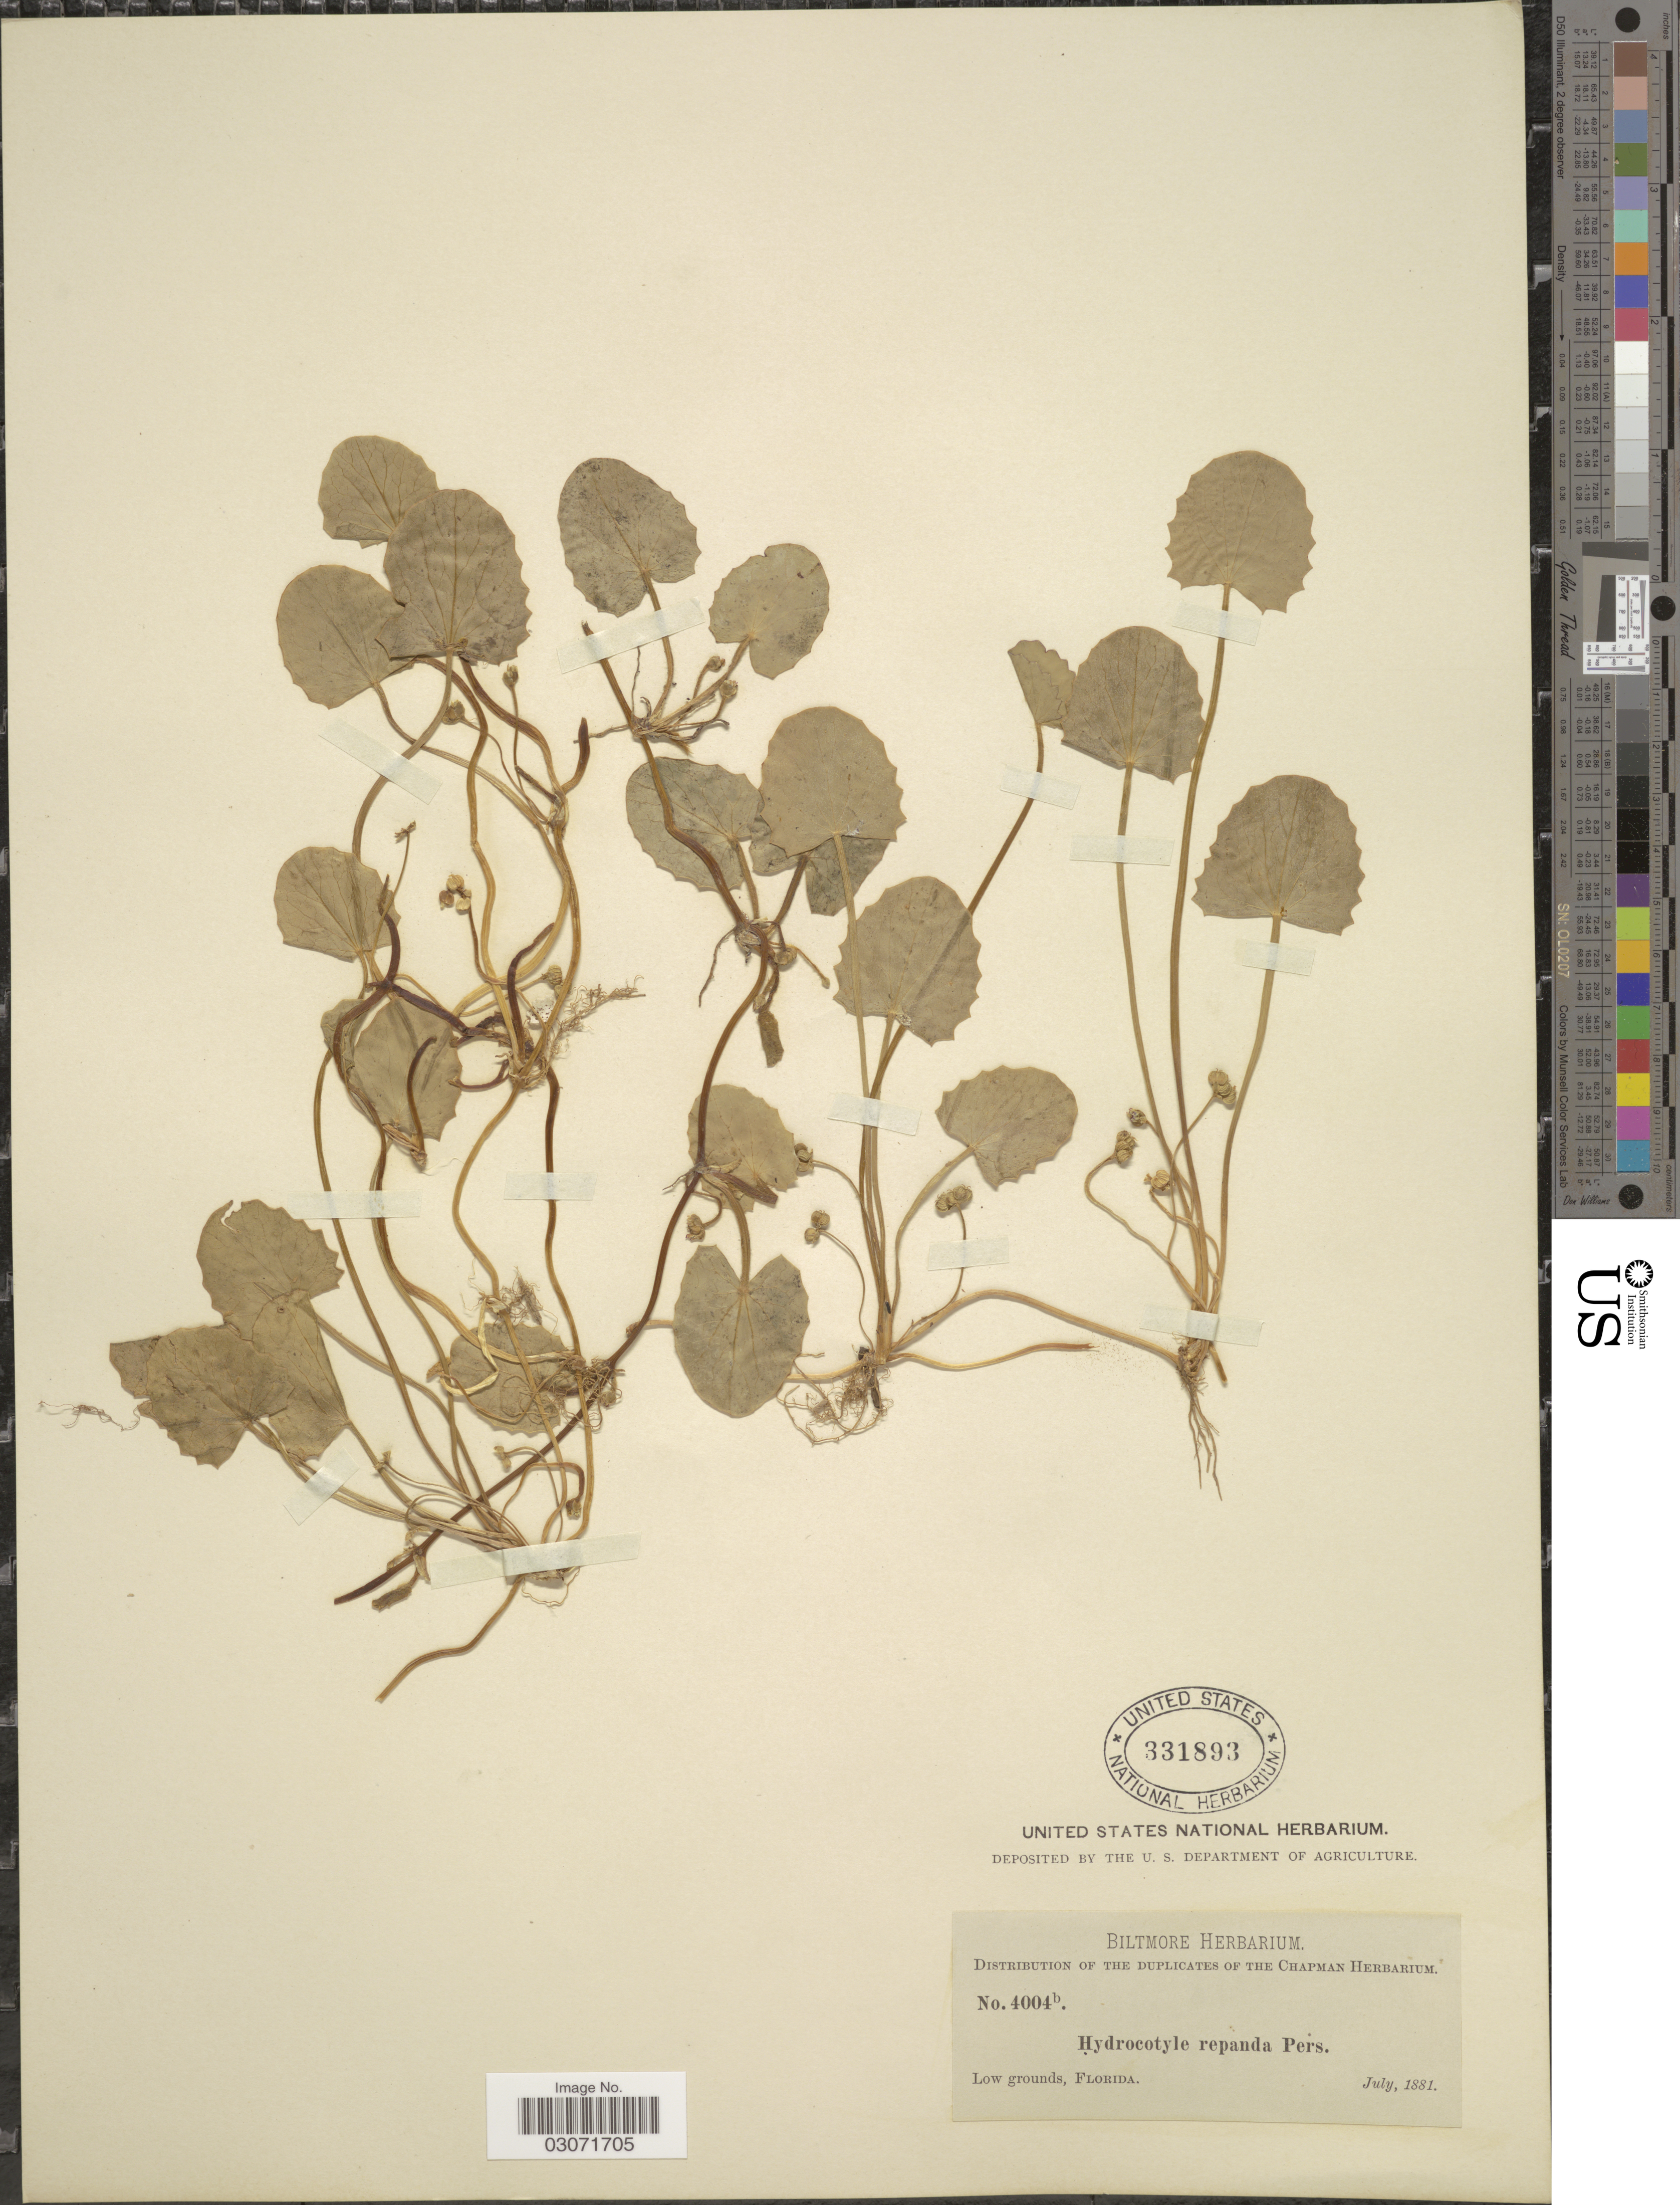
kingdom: Plantae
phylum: Tracheophyta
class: Magnoliopsida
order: Apiales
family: Apiaceae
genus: Centella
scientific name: Centella asiatica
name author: (L.) Urb.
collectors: ex herb. Biltmore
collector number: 4004b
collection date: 1881-07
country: United States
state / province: Florida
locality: Low grounds, Florida.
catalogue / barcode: US 331893